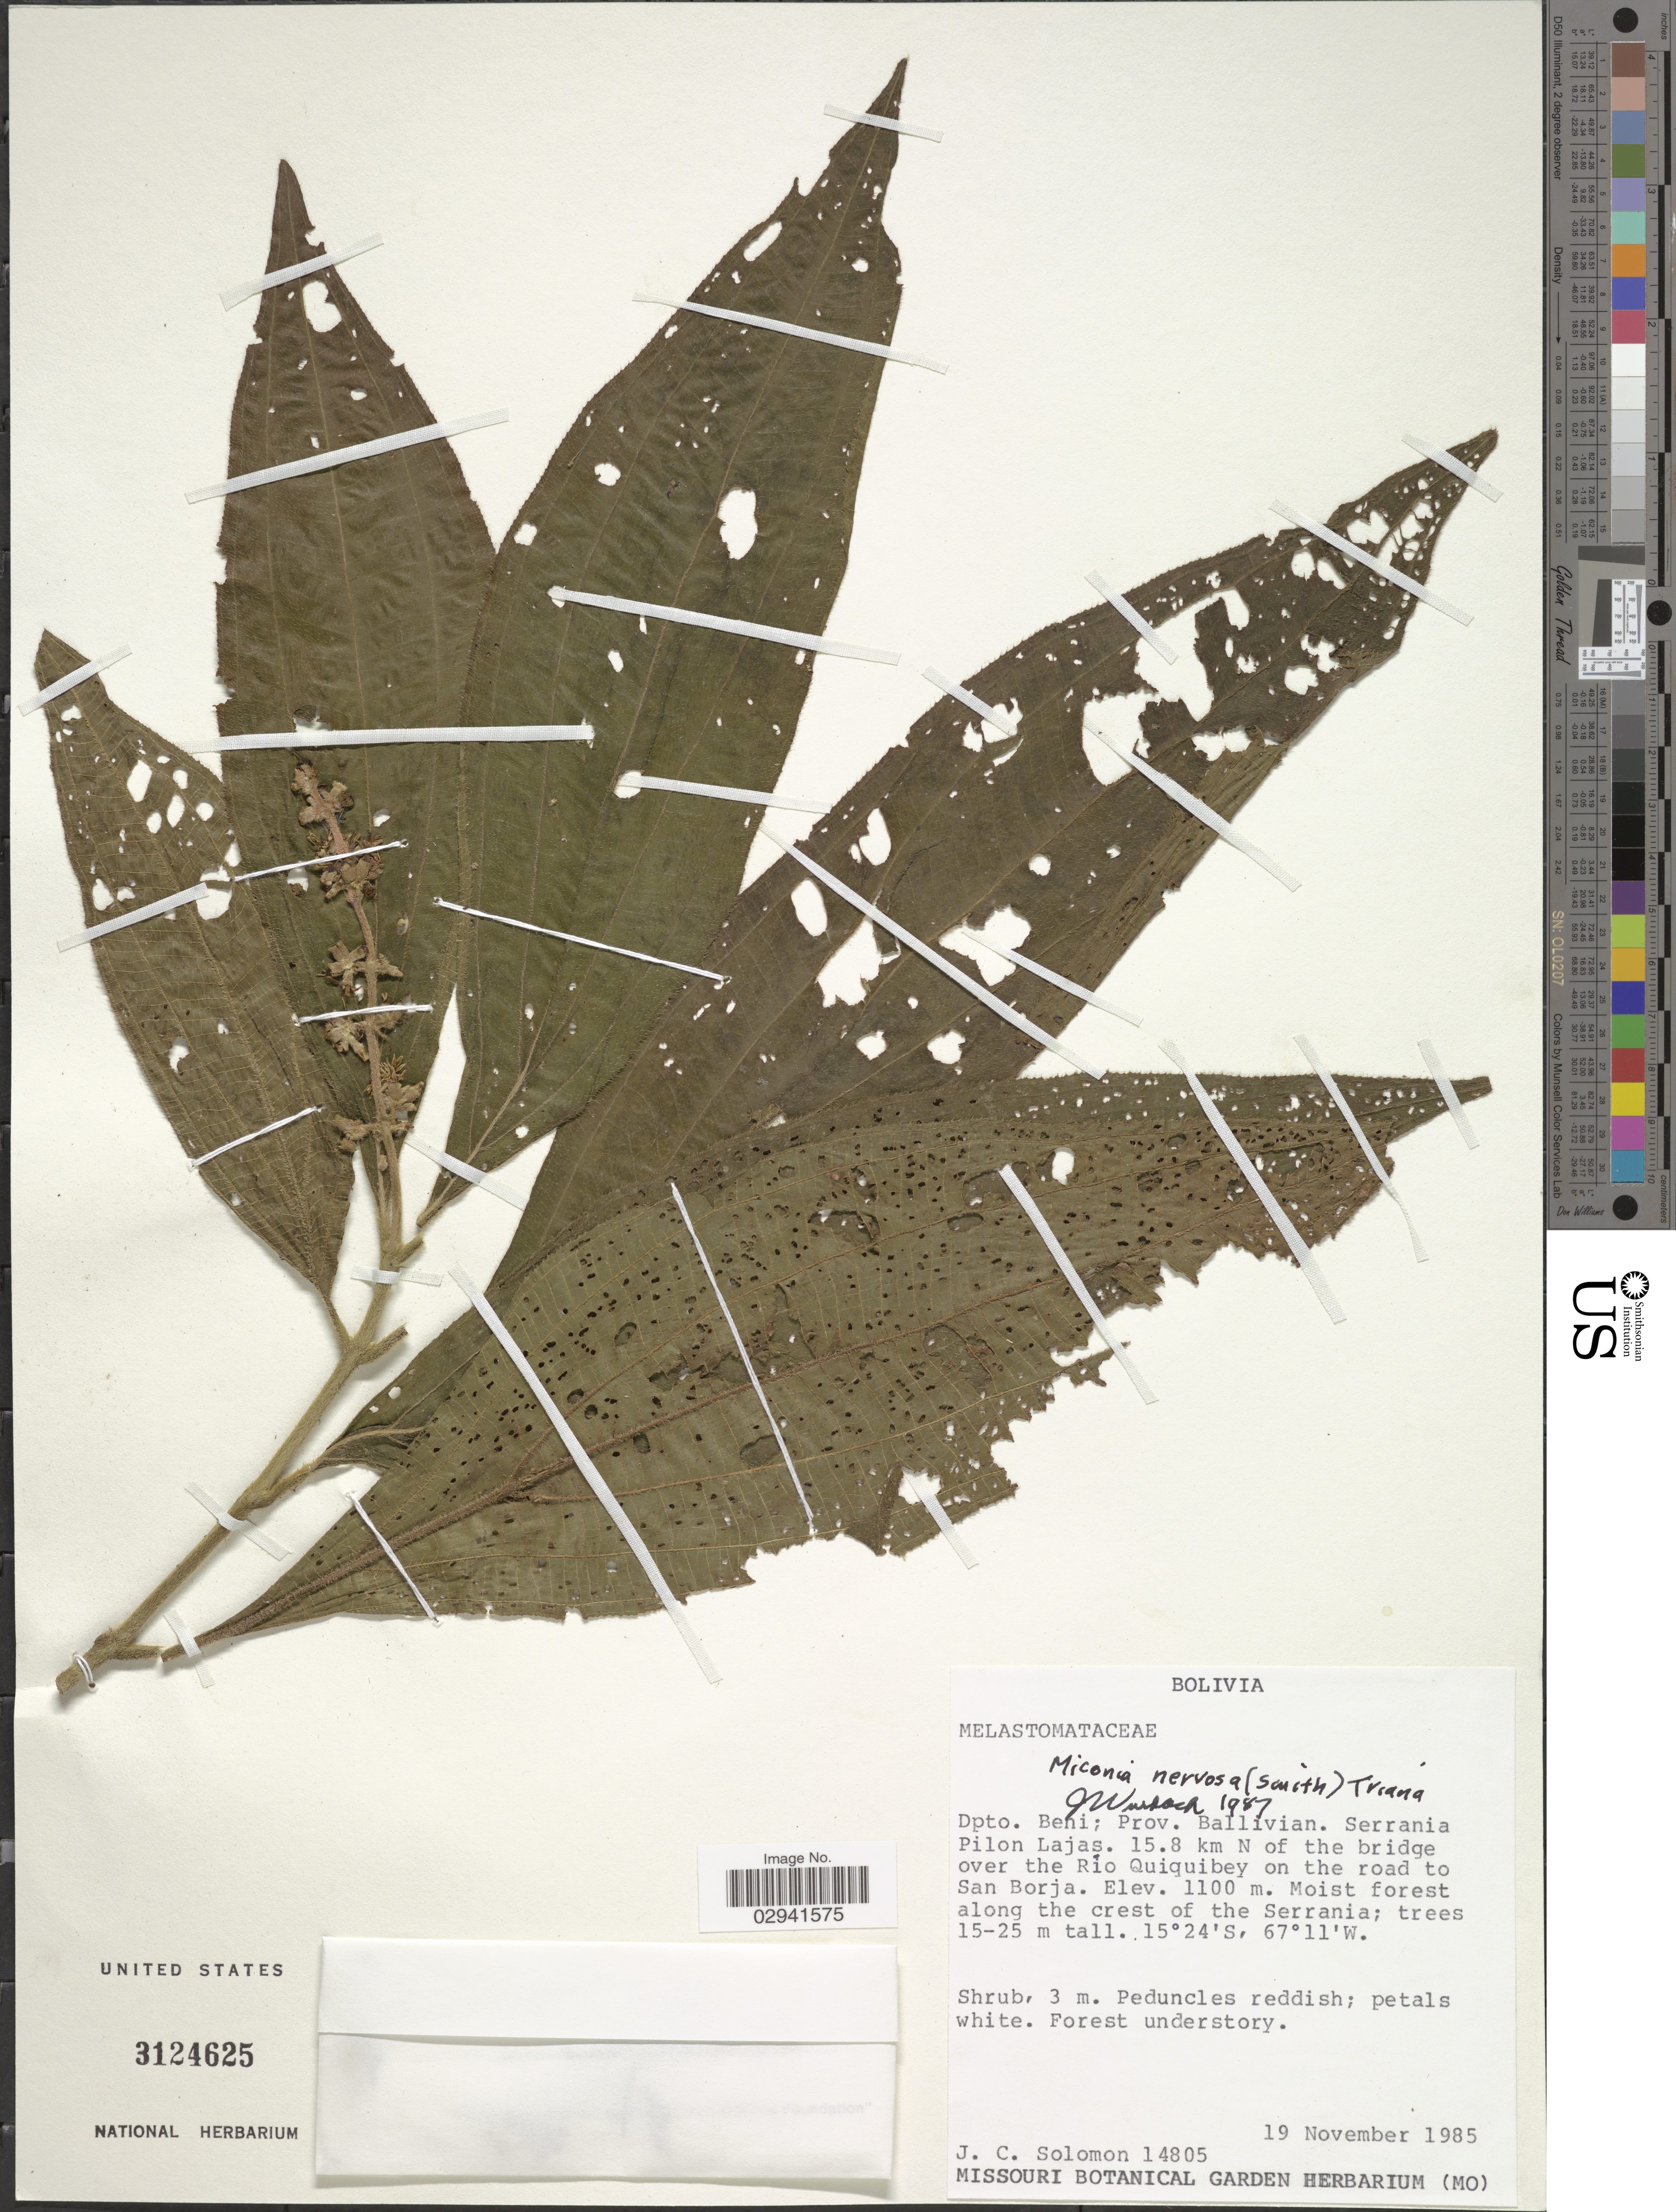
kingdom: Plantae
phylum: Tracheophyta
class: Magnoliopsida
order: Myrtales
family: Melastomataceae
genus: Miconia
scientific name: Miconia nervosa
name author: (Sm.) Triana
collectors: J. C. Solomon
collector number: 14805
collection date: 1985-11-19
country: Bolivia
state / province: Beni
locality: Prov. Ballivian. Serrania Pilon Lajas. 15.8 km N of the bridge over the Río Quiquibey on the road to San Borja. Moist forest along the crest of the Serrania.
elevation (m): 1100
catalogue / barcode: US 3124625